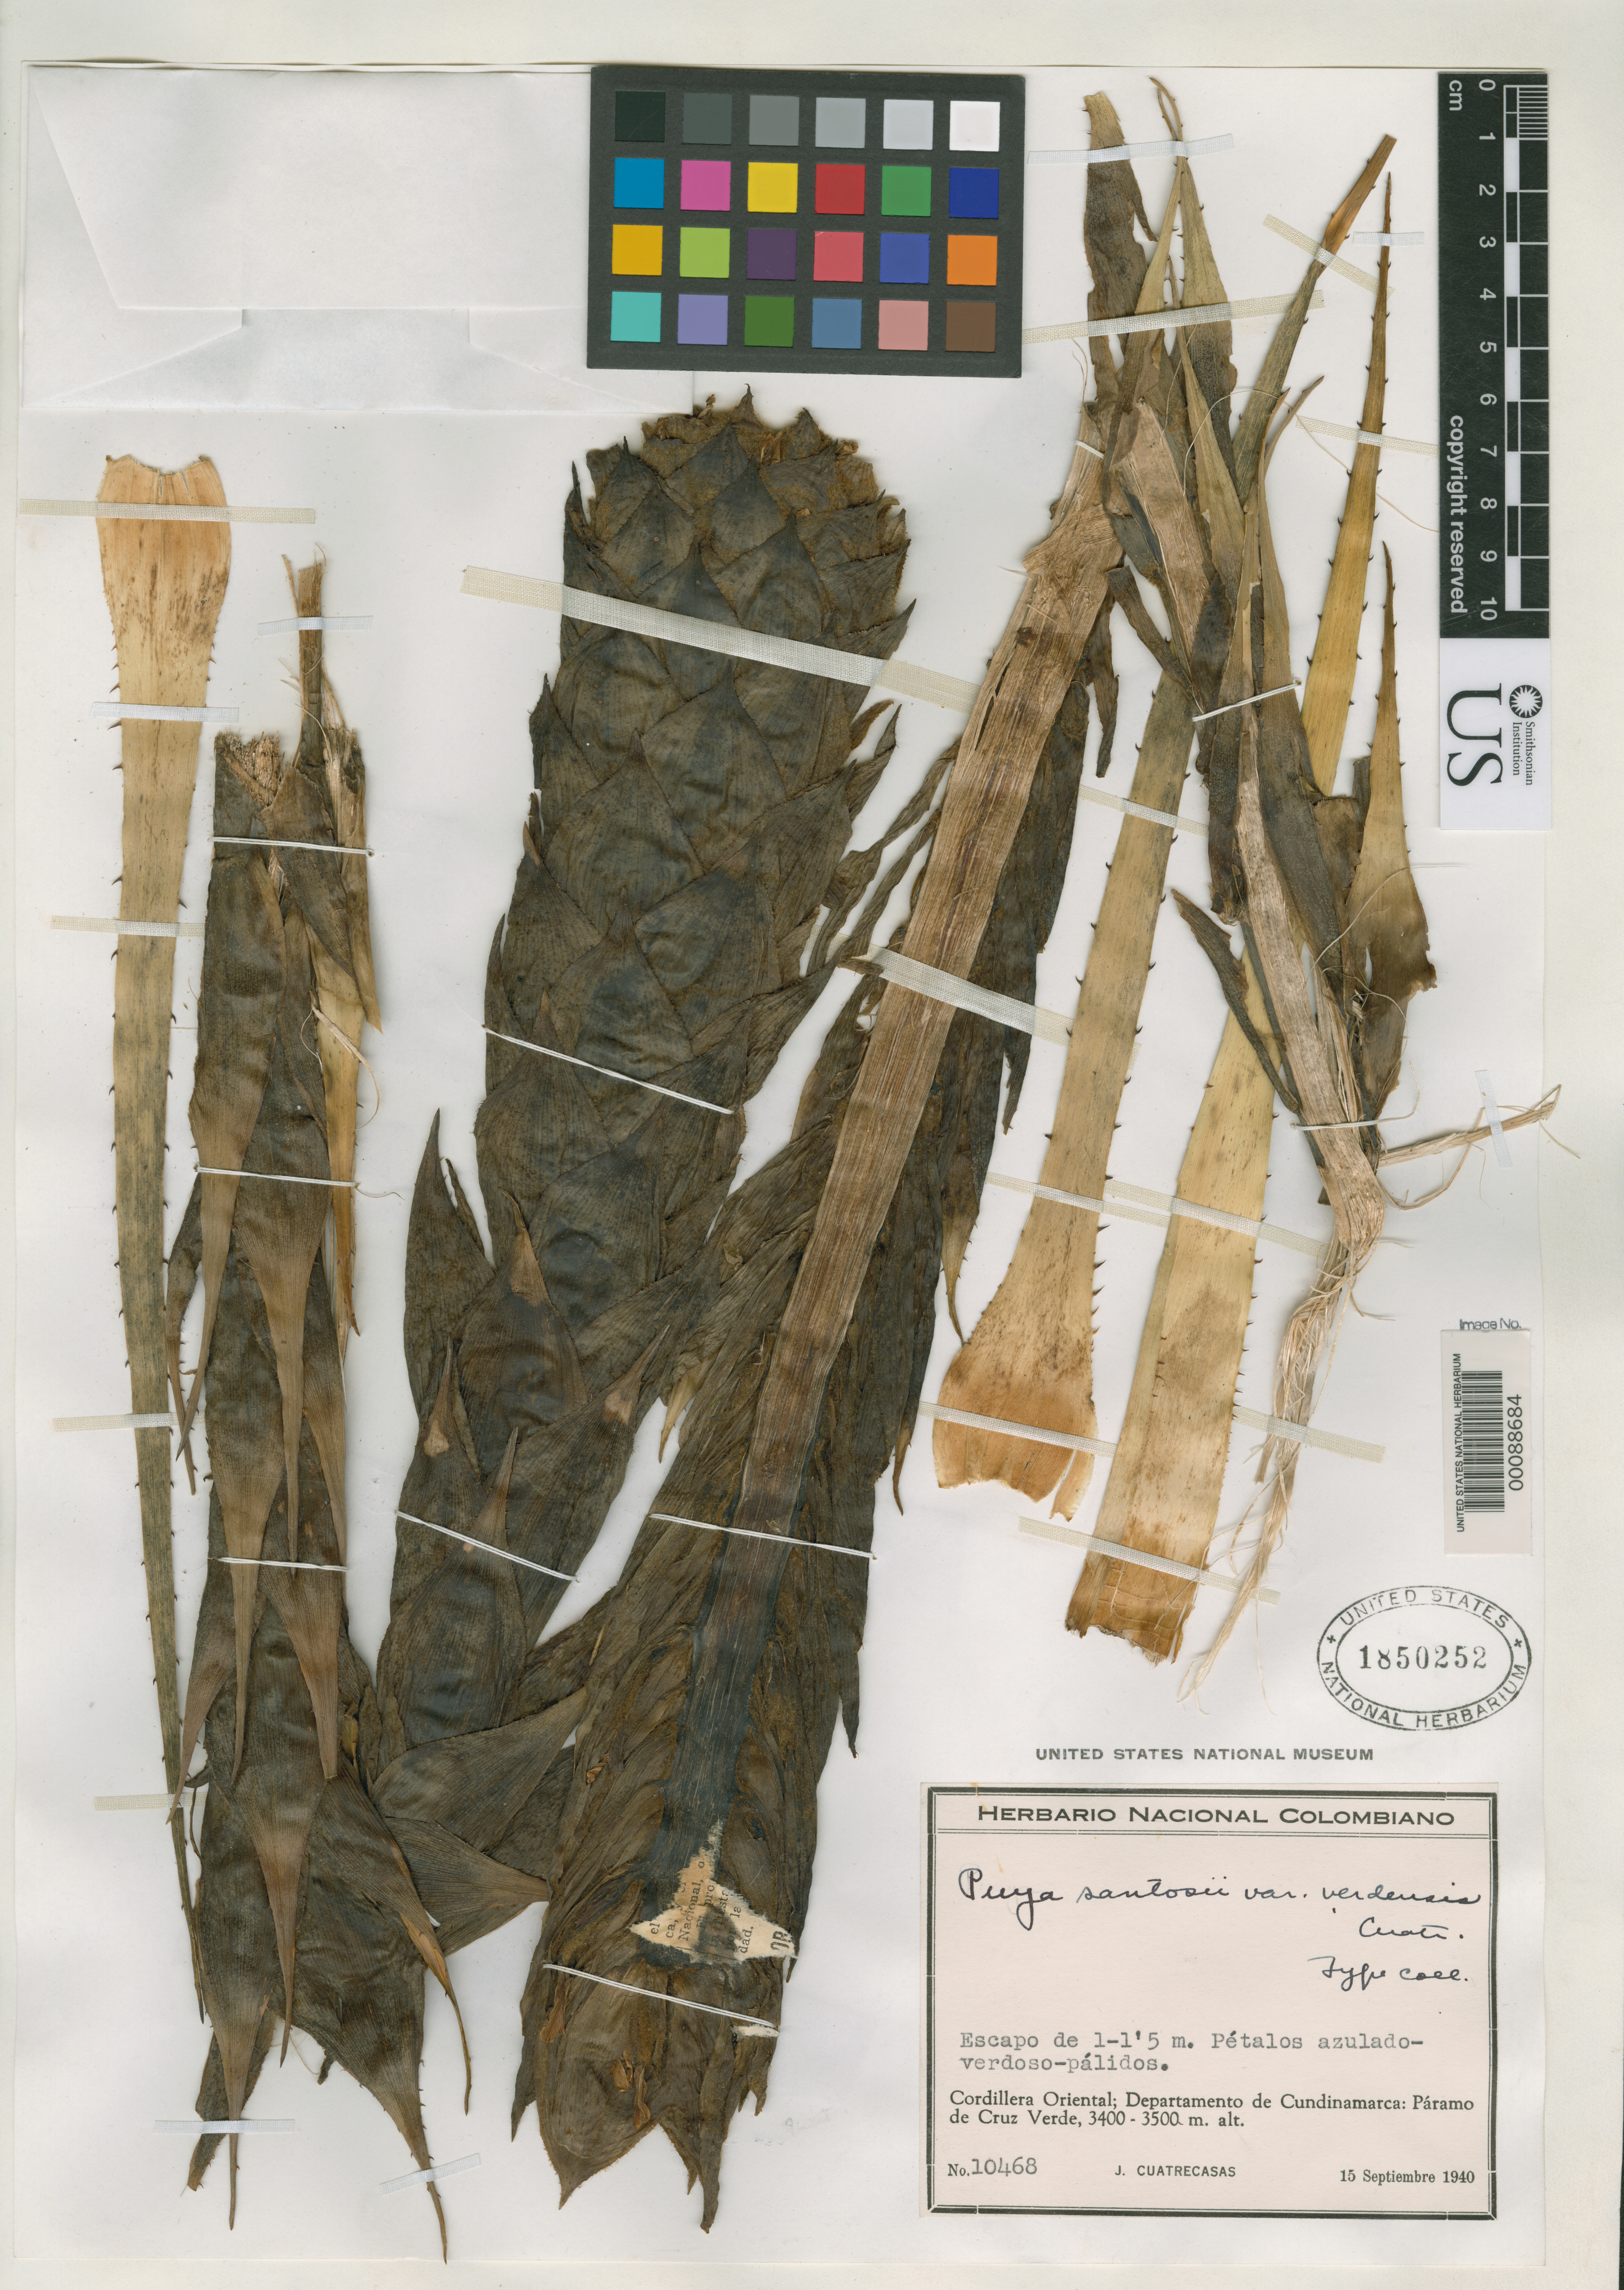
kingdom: Plantae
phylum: Tracheophyta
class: Liliopsida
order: Poales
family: Bromeliaceae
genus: Puya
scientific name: Puya santosii var. verdensis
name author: Cuatrec.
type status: Type Collection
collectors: J. Cuatrecasas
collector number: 10468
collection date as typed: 15 Sep 1940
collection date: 1940-09-15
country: Colombia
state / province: Cundinamarca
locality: Cordillera Oriental, Paramo de Cruz Verde.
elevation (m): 3400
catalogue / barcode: US 1850252